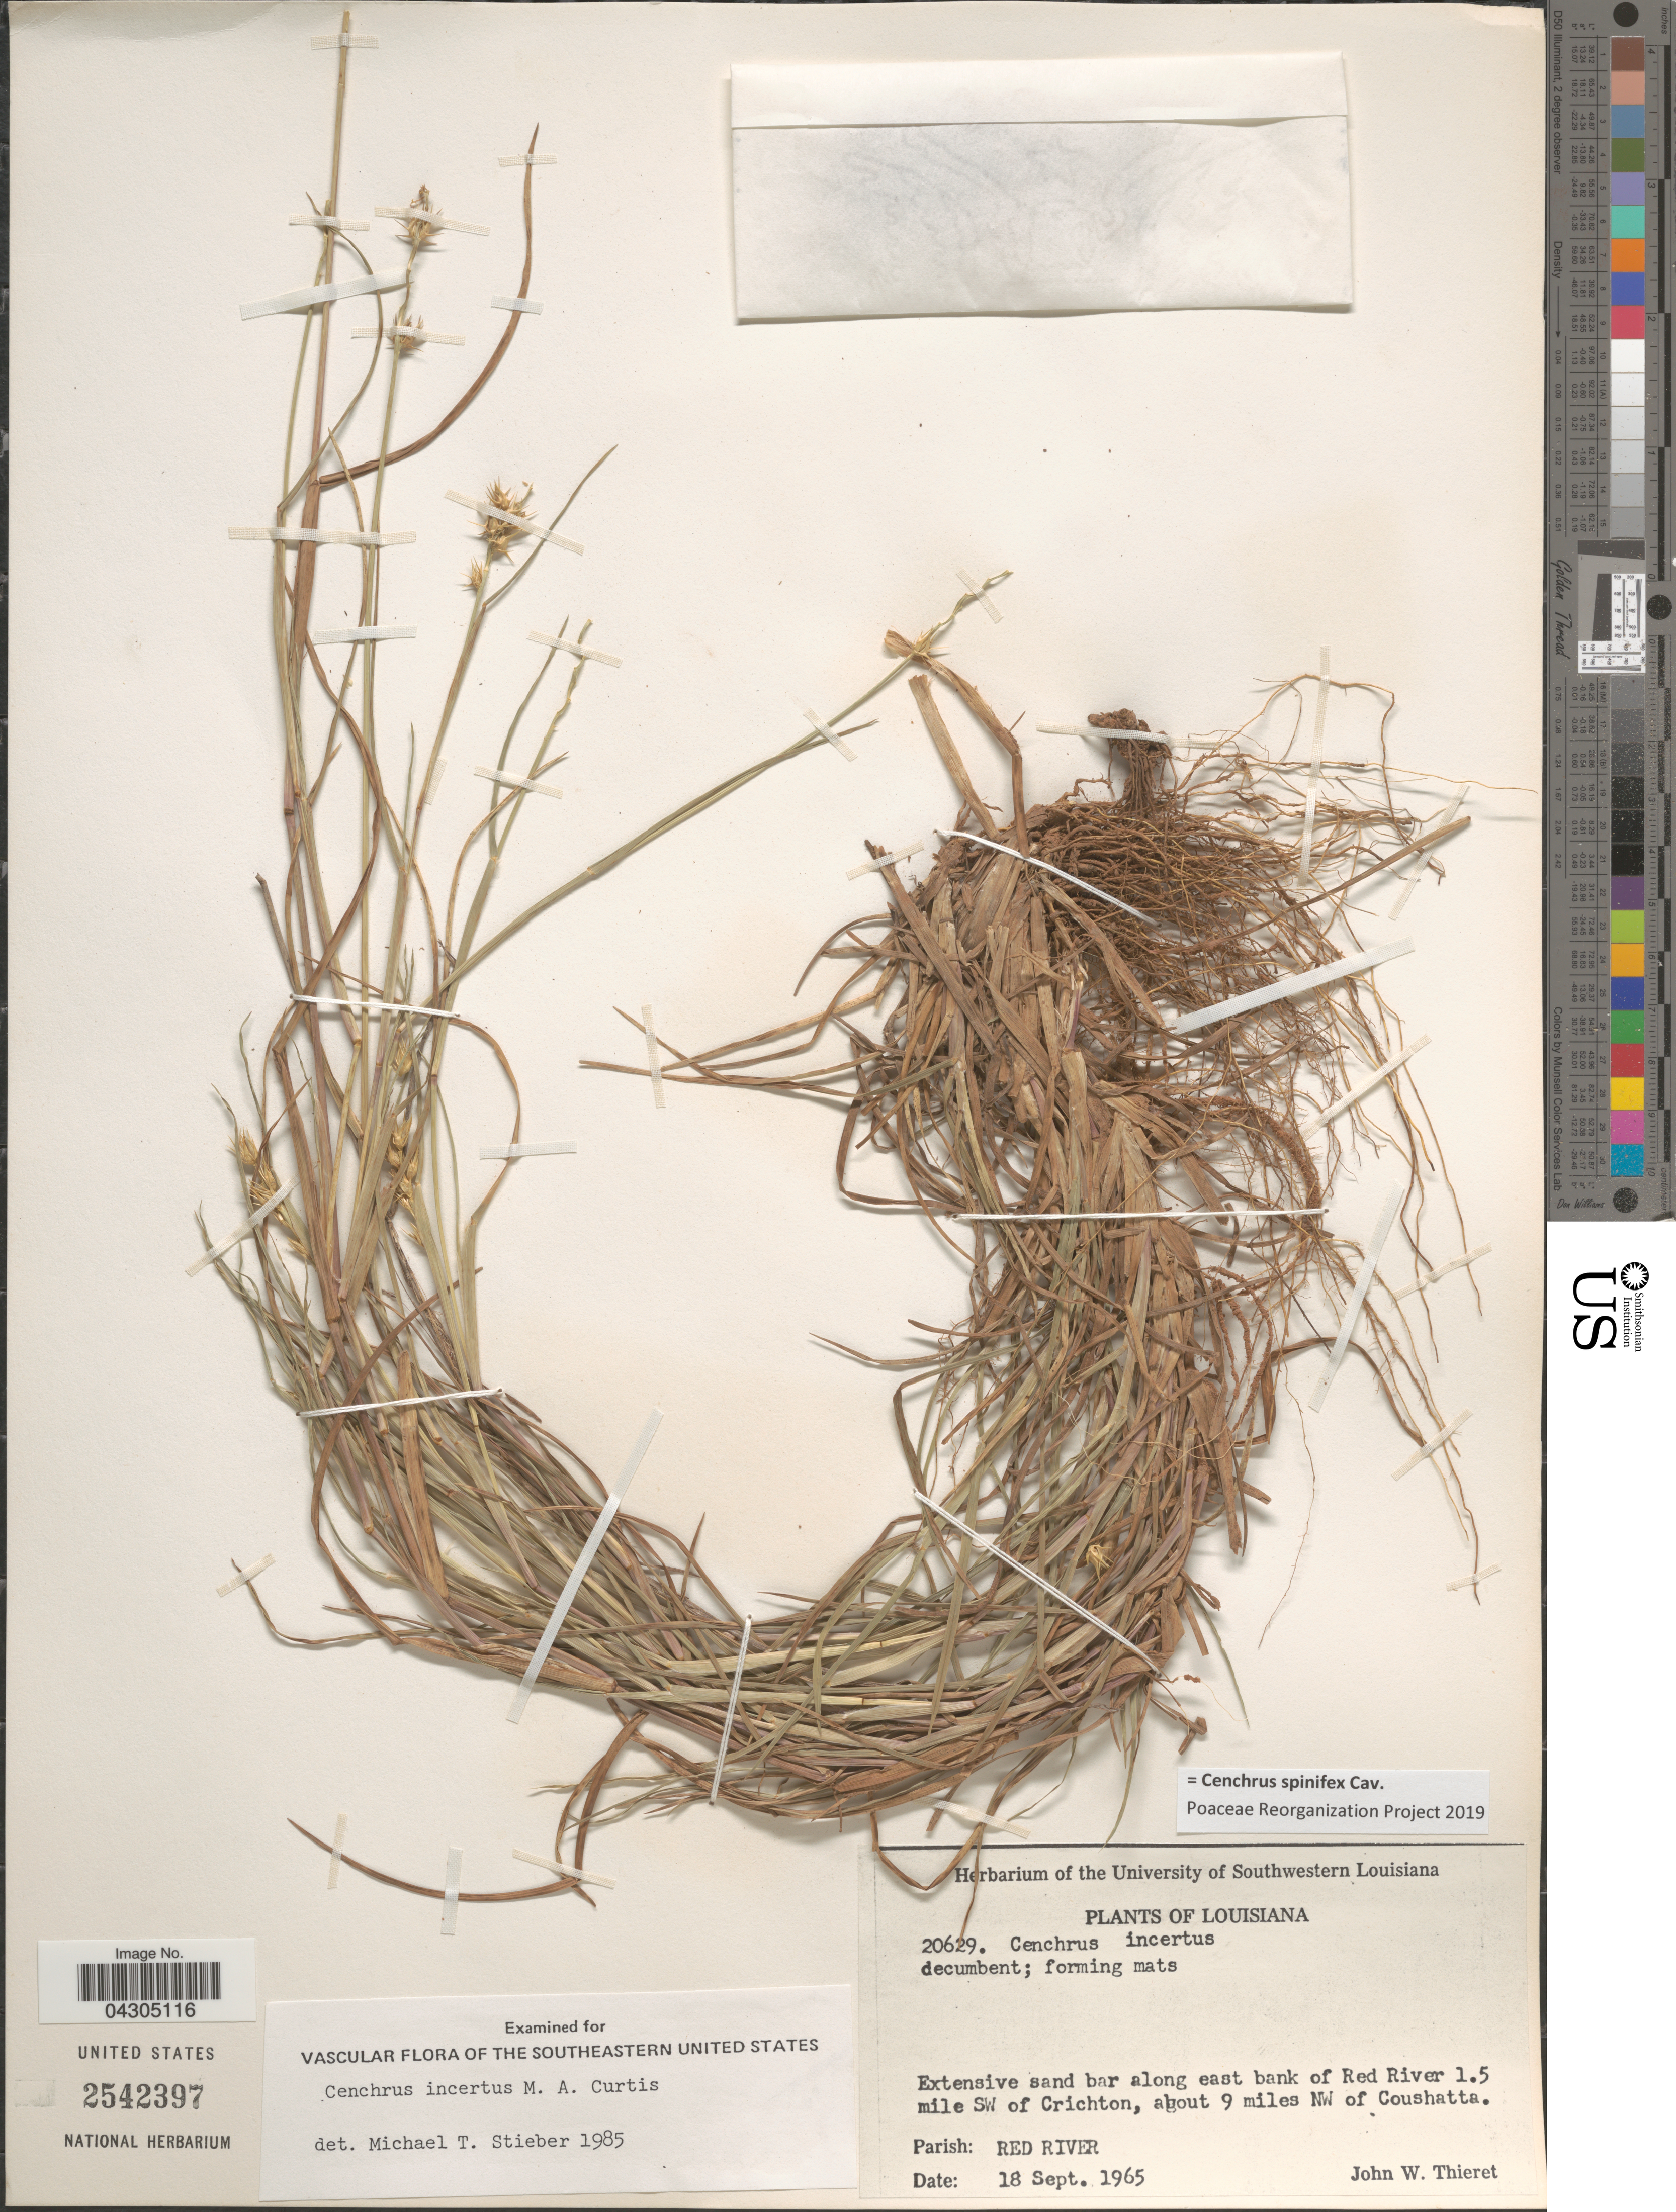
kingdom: Plantae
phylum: Tracheophyta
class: Liliopsida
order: Poales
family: Poaceae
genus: Cenchrus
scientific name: Cenchrus spinifex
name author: Cav.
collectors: J. W. Thieret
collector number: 20629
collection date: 1965-09-18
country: United States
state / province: Louisiana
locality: Extensive sand bar along east bank of Red River 1.5 mile SW of Crichton, about 9 miles NW of Coushatta. Parish: Red River.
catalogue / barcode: US 2542397